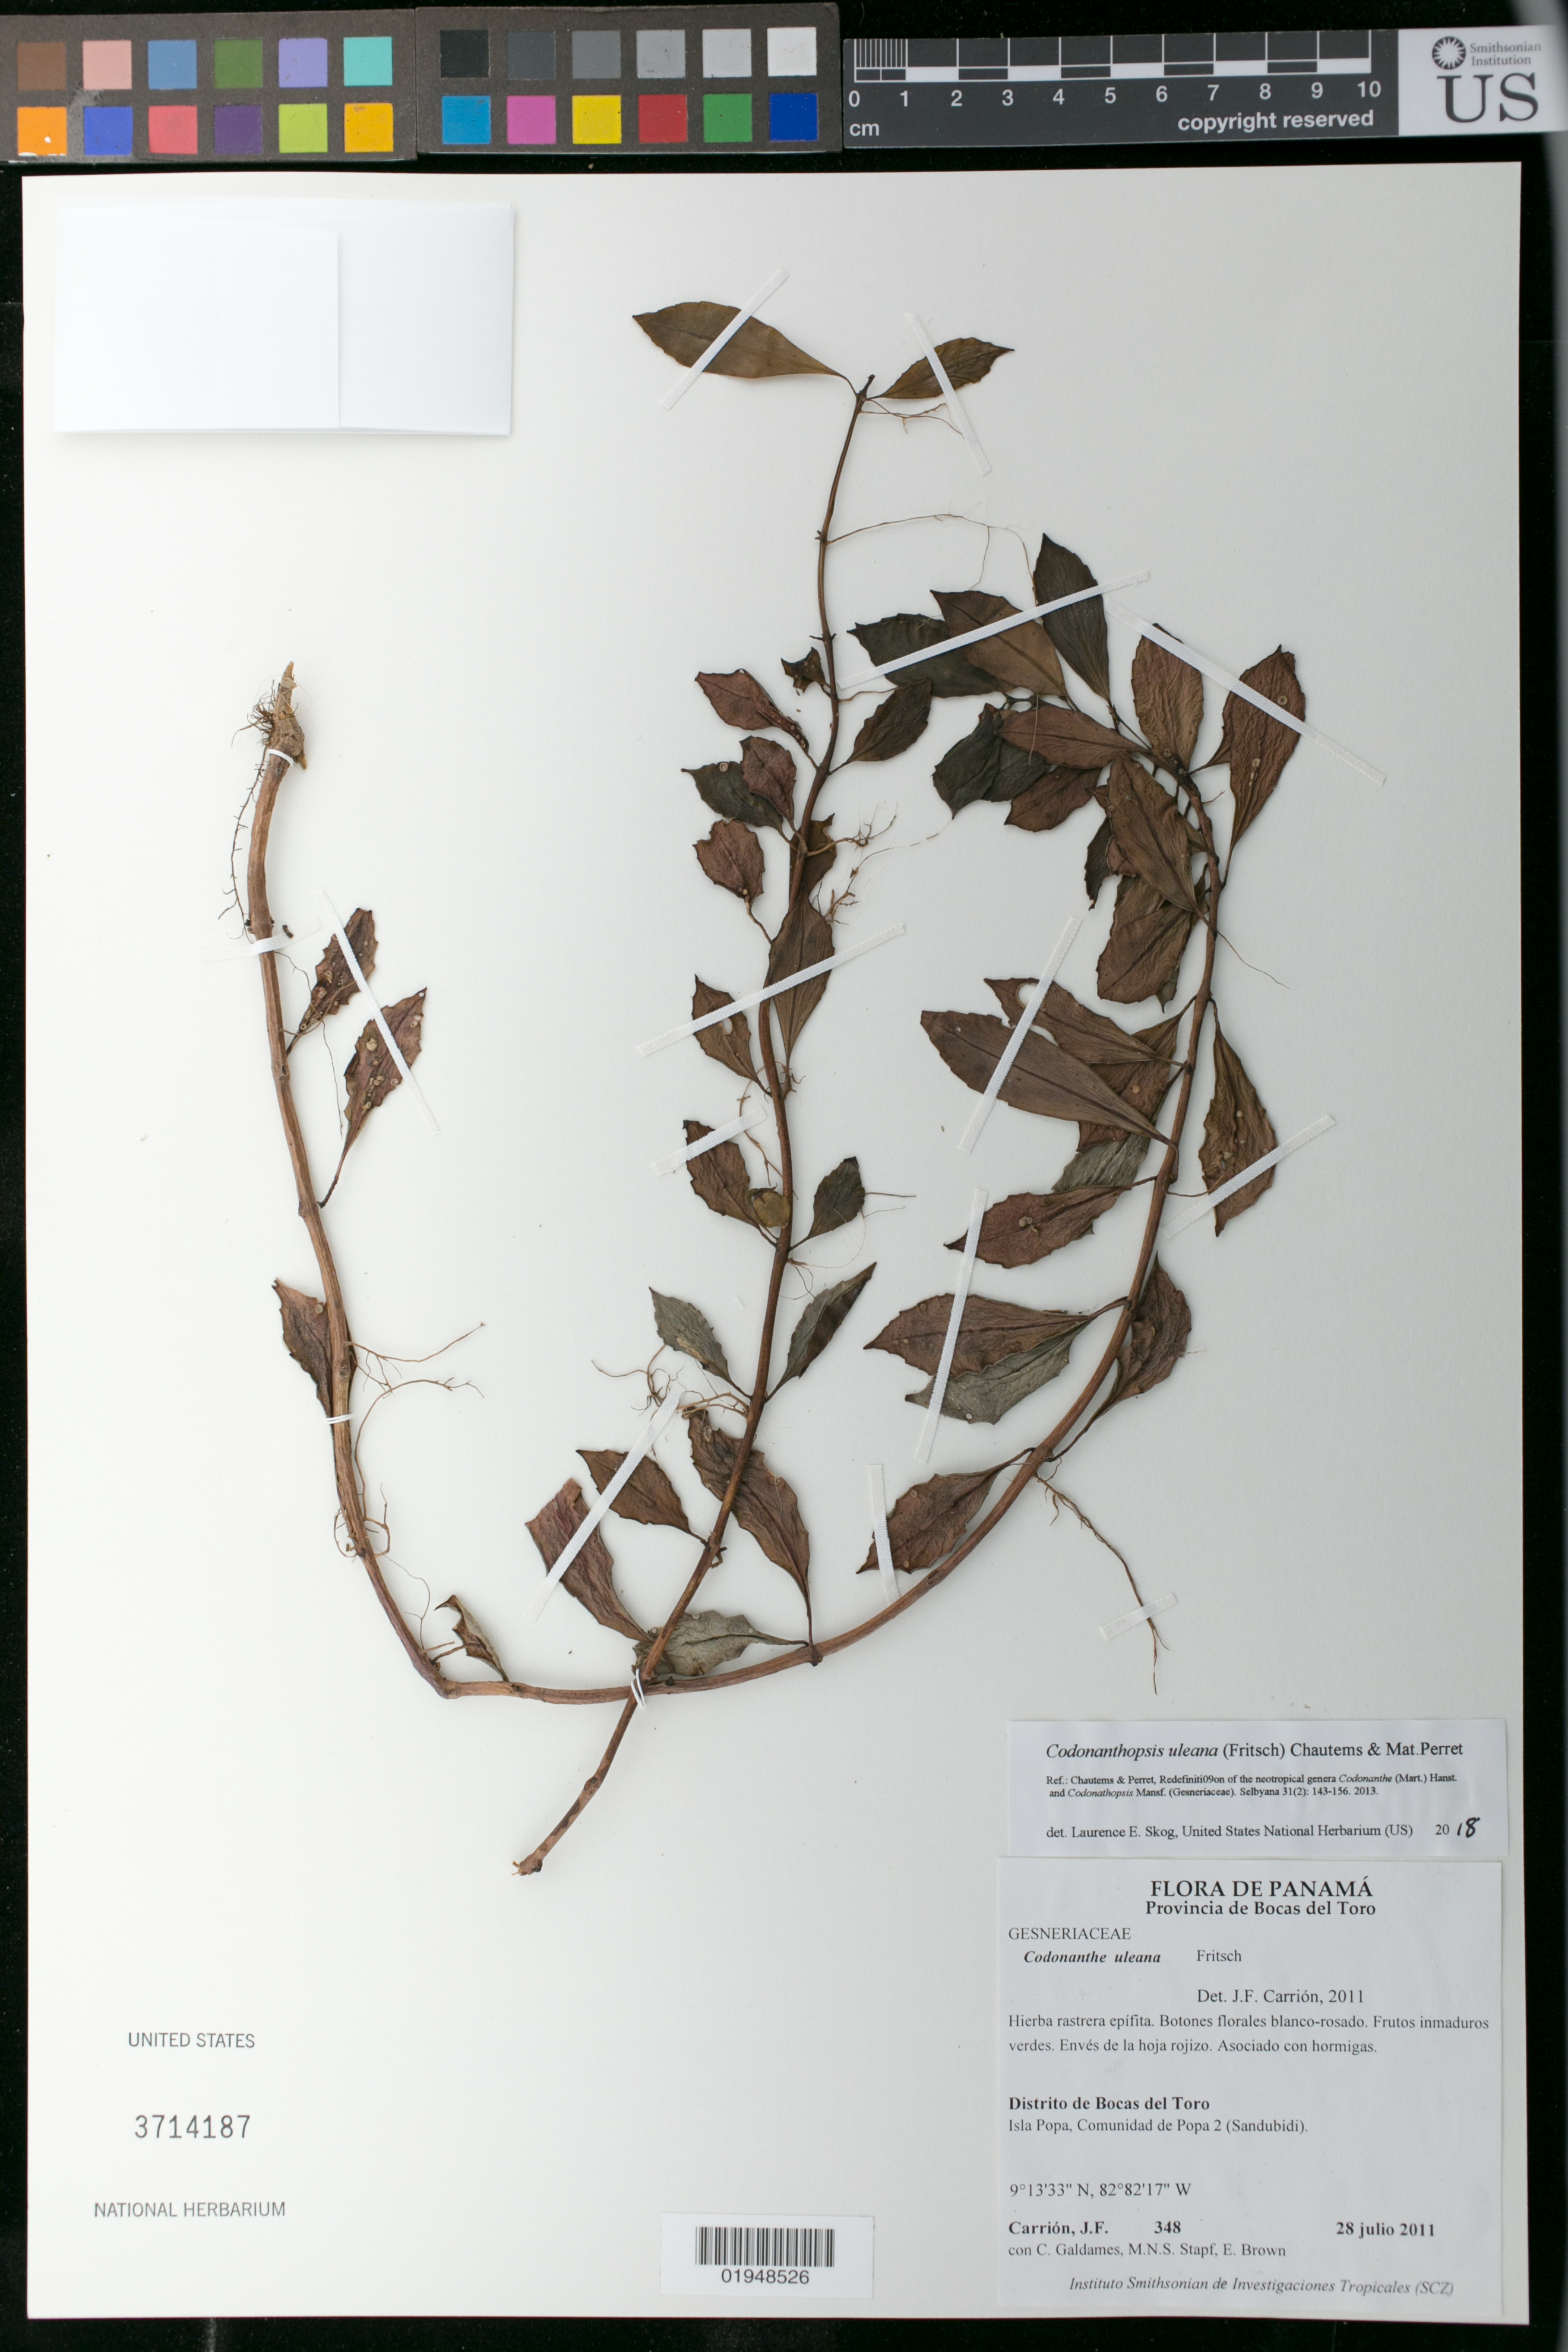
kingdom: Plantae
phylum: Tracheophyta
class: Magnoliopsida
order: Lamiales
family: Gesneriaceae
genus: Codonanthopsis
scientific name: Codonanthopsis uleana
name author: (Fritsch) Chautems & Mat.Perret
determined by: Skog, Laurence E.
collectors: J. F. Carrión, C. Galdames, M. Stapf & E. Brown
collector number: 348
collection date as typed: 28 julio 2011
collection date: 2011-07-28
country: Panama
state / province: Bocas del Toro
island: Popa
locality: Comunidad de Popa 2 (Sandubidi)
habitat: hierba rastrera epifita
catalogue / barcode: US 3714187